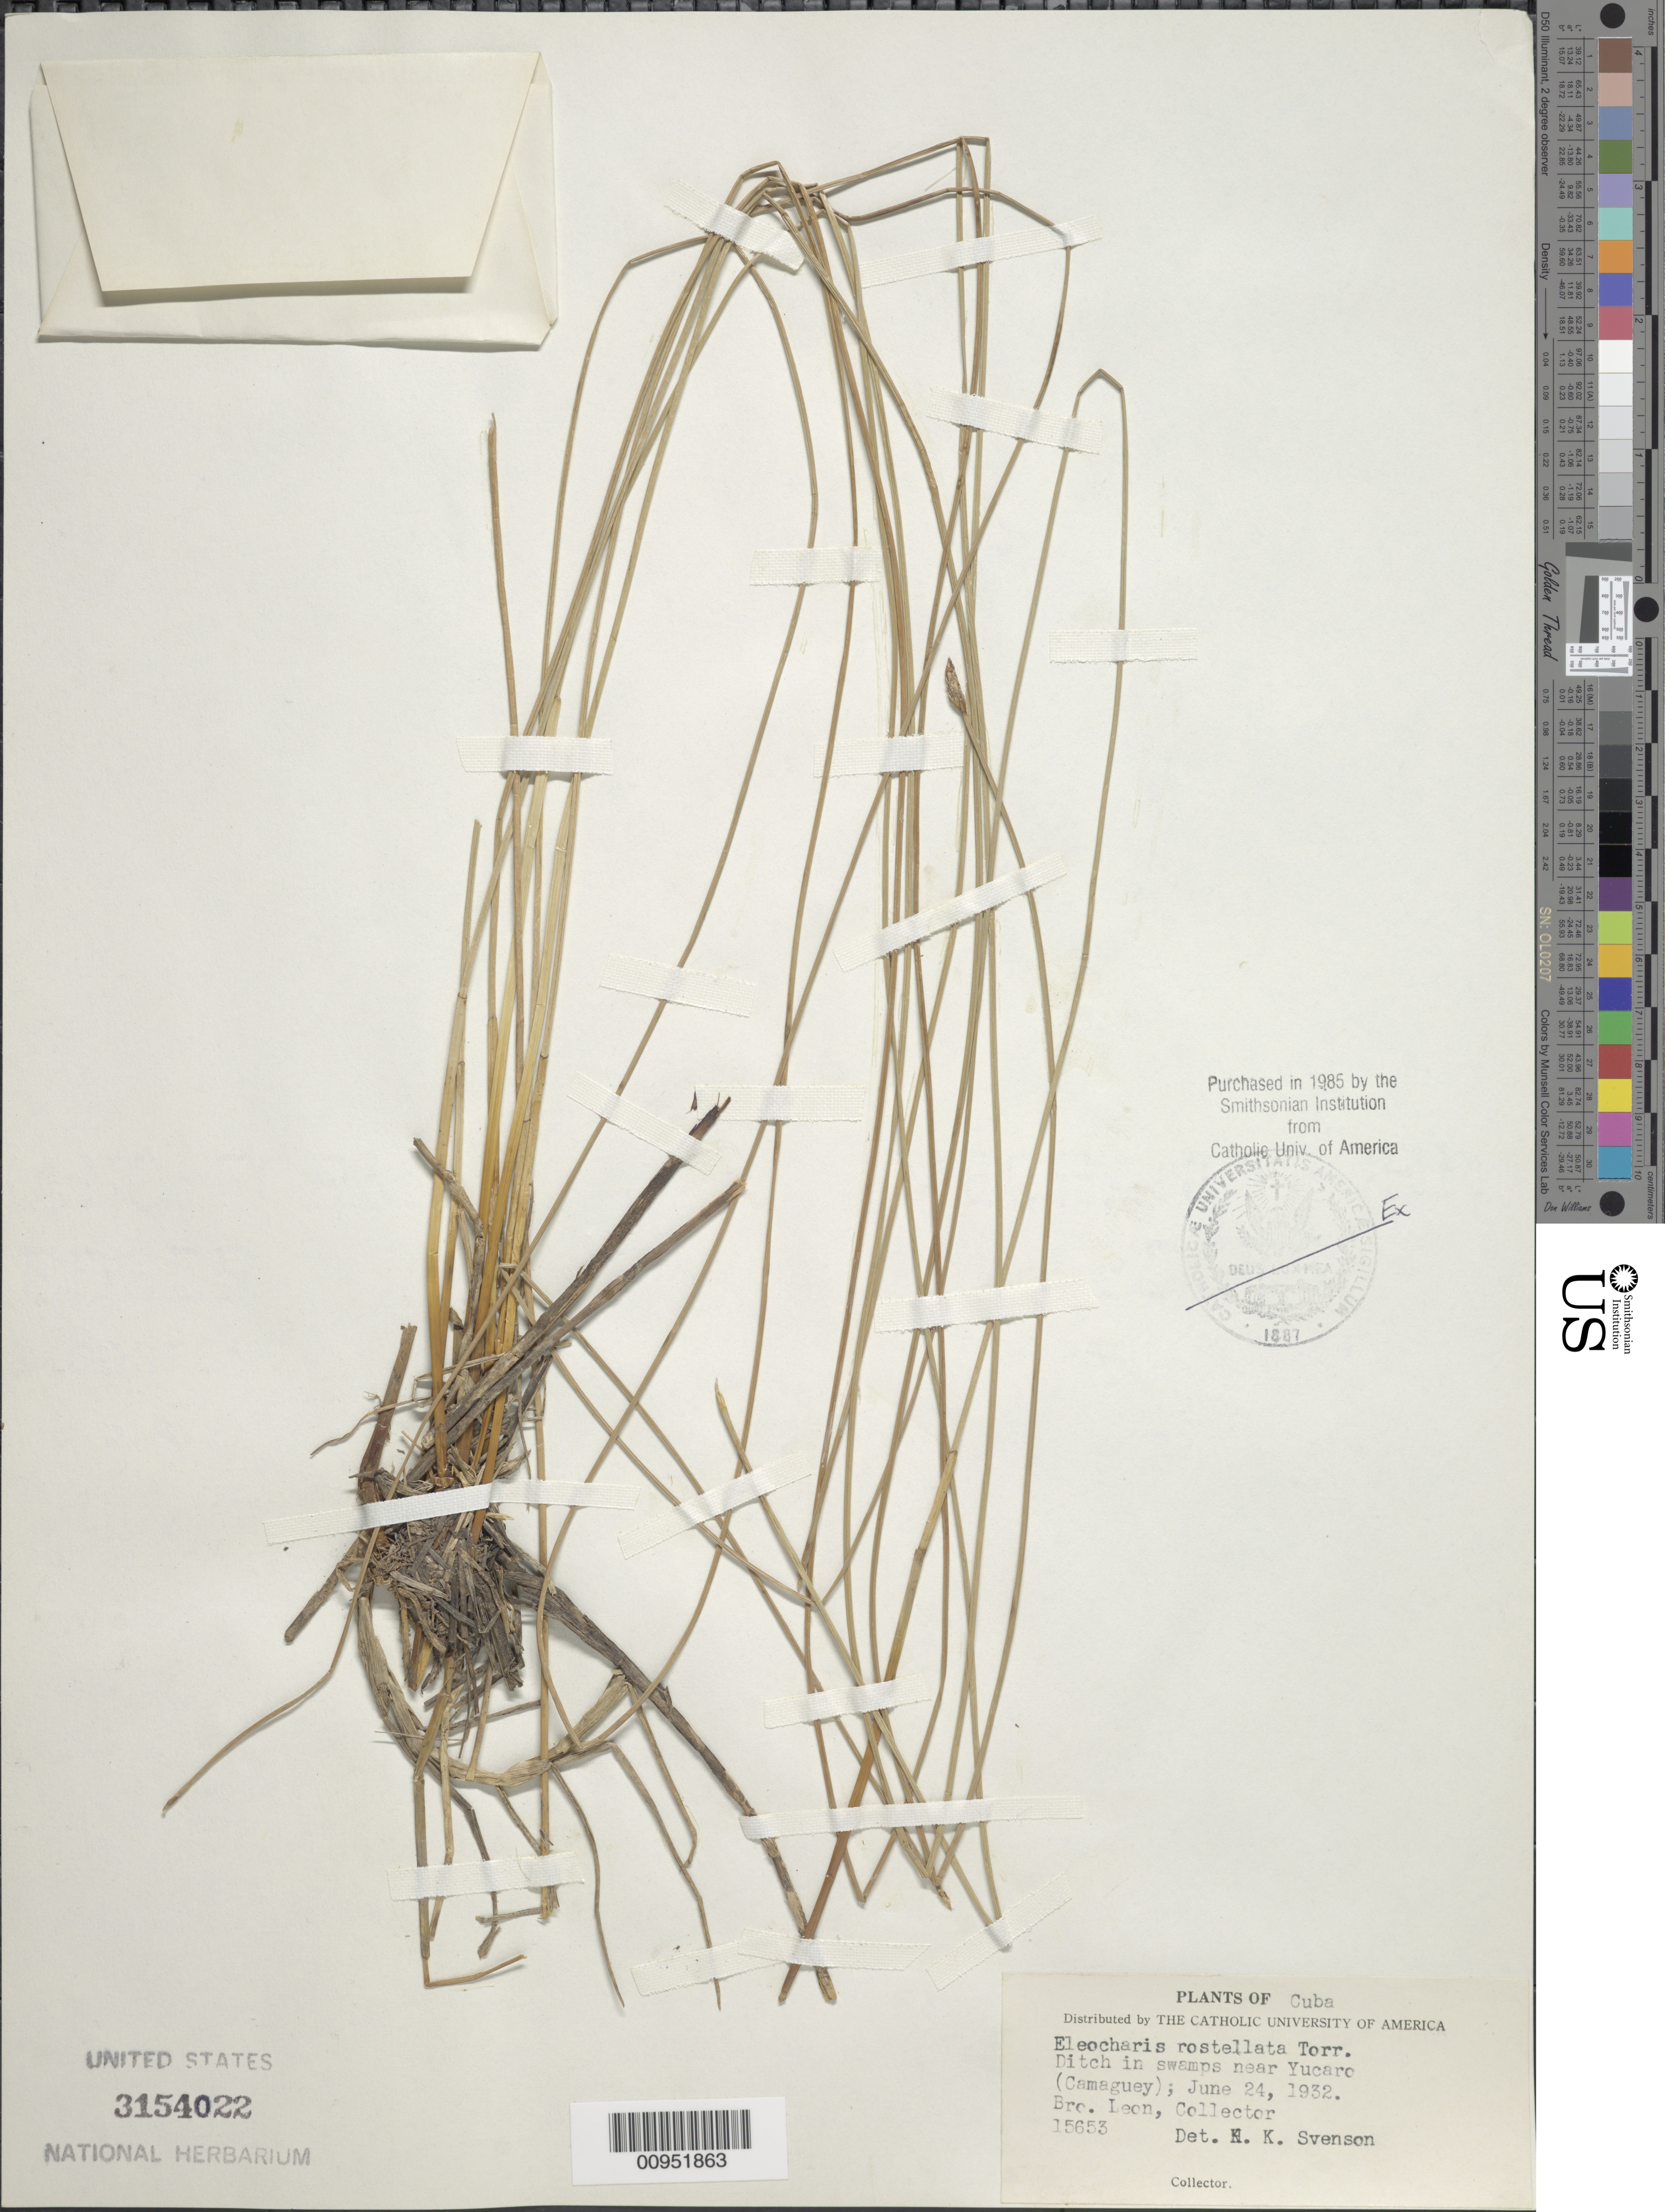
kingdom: Plantae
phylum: Tracheophyta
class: Liliopsida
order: Poales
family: Cyperaceae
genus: Eleocharis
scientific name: Eleocharis rostellata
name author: (Torr.) Torr.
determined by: Svenson, H. K.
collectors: Bro. León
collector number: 15653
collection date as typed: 24 Jun 1932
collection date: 1932-06-24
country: Cuba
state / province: Camagüey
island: Cuba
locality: Swamps near Yucaro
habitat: Ditch in swamps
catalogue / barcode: US 3154022